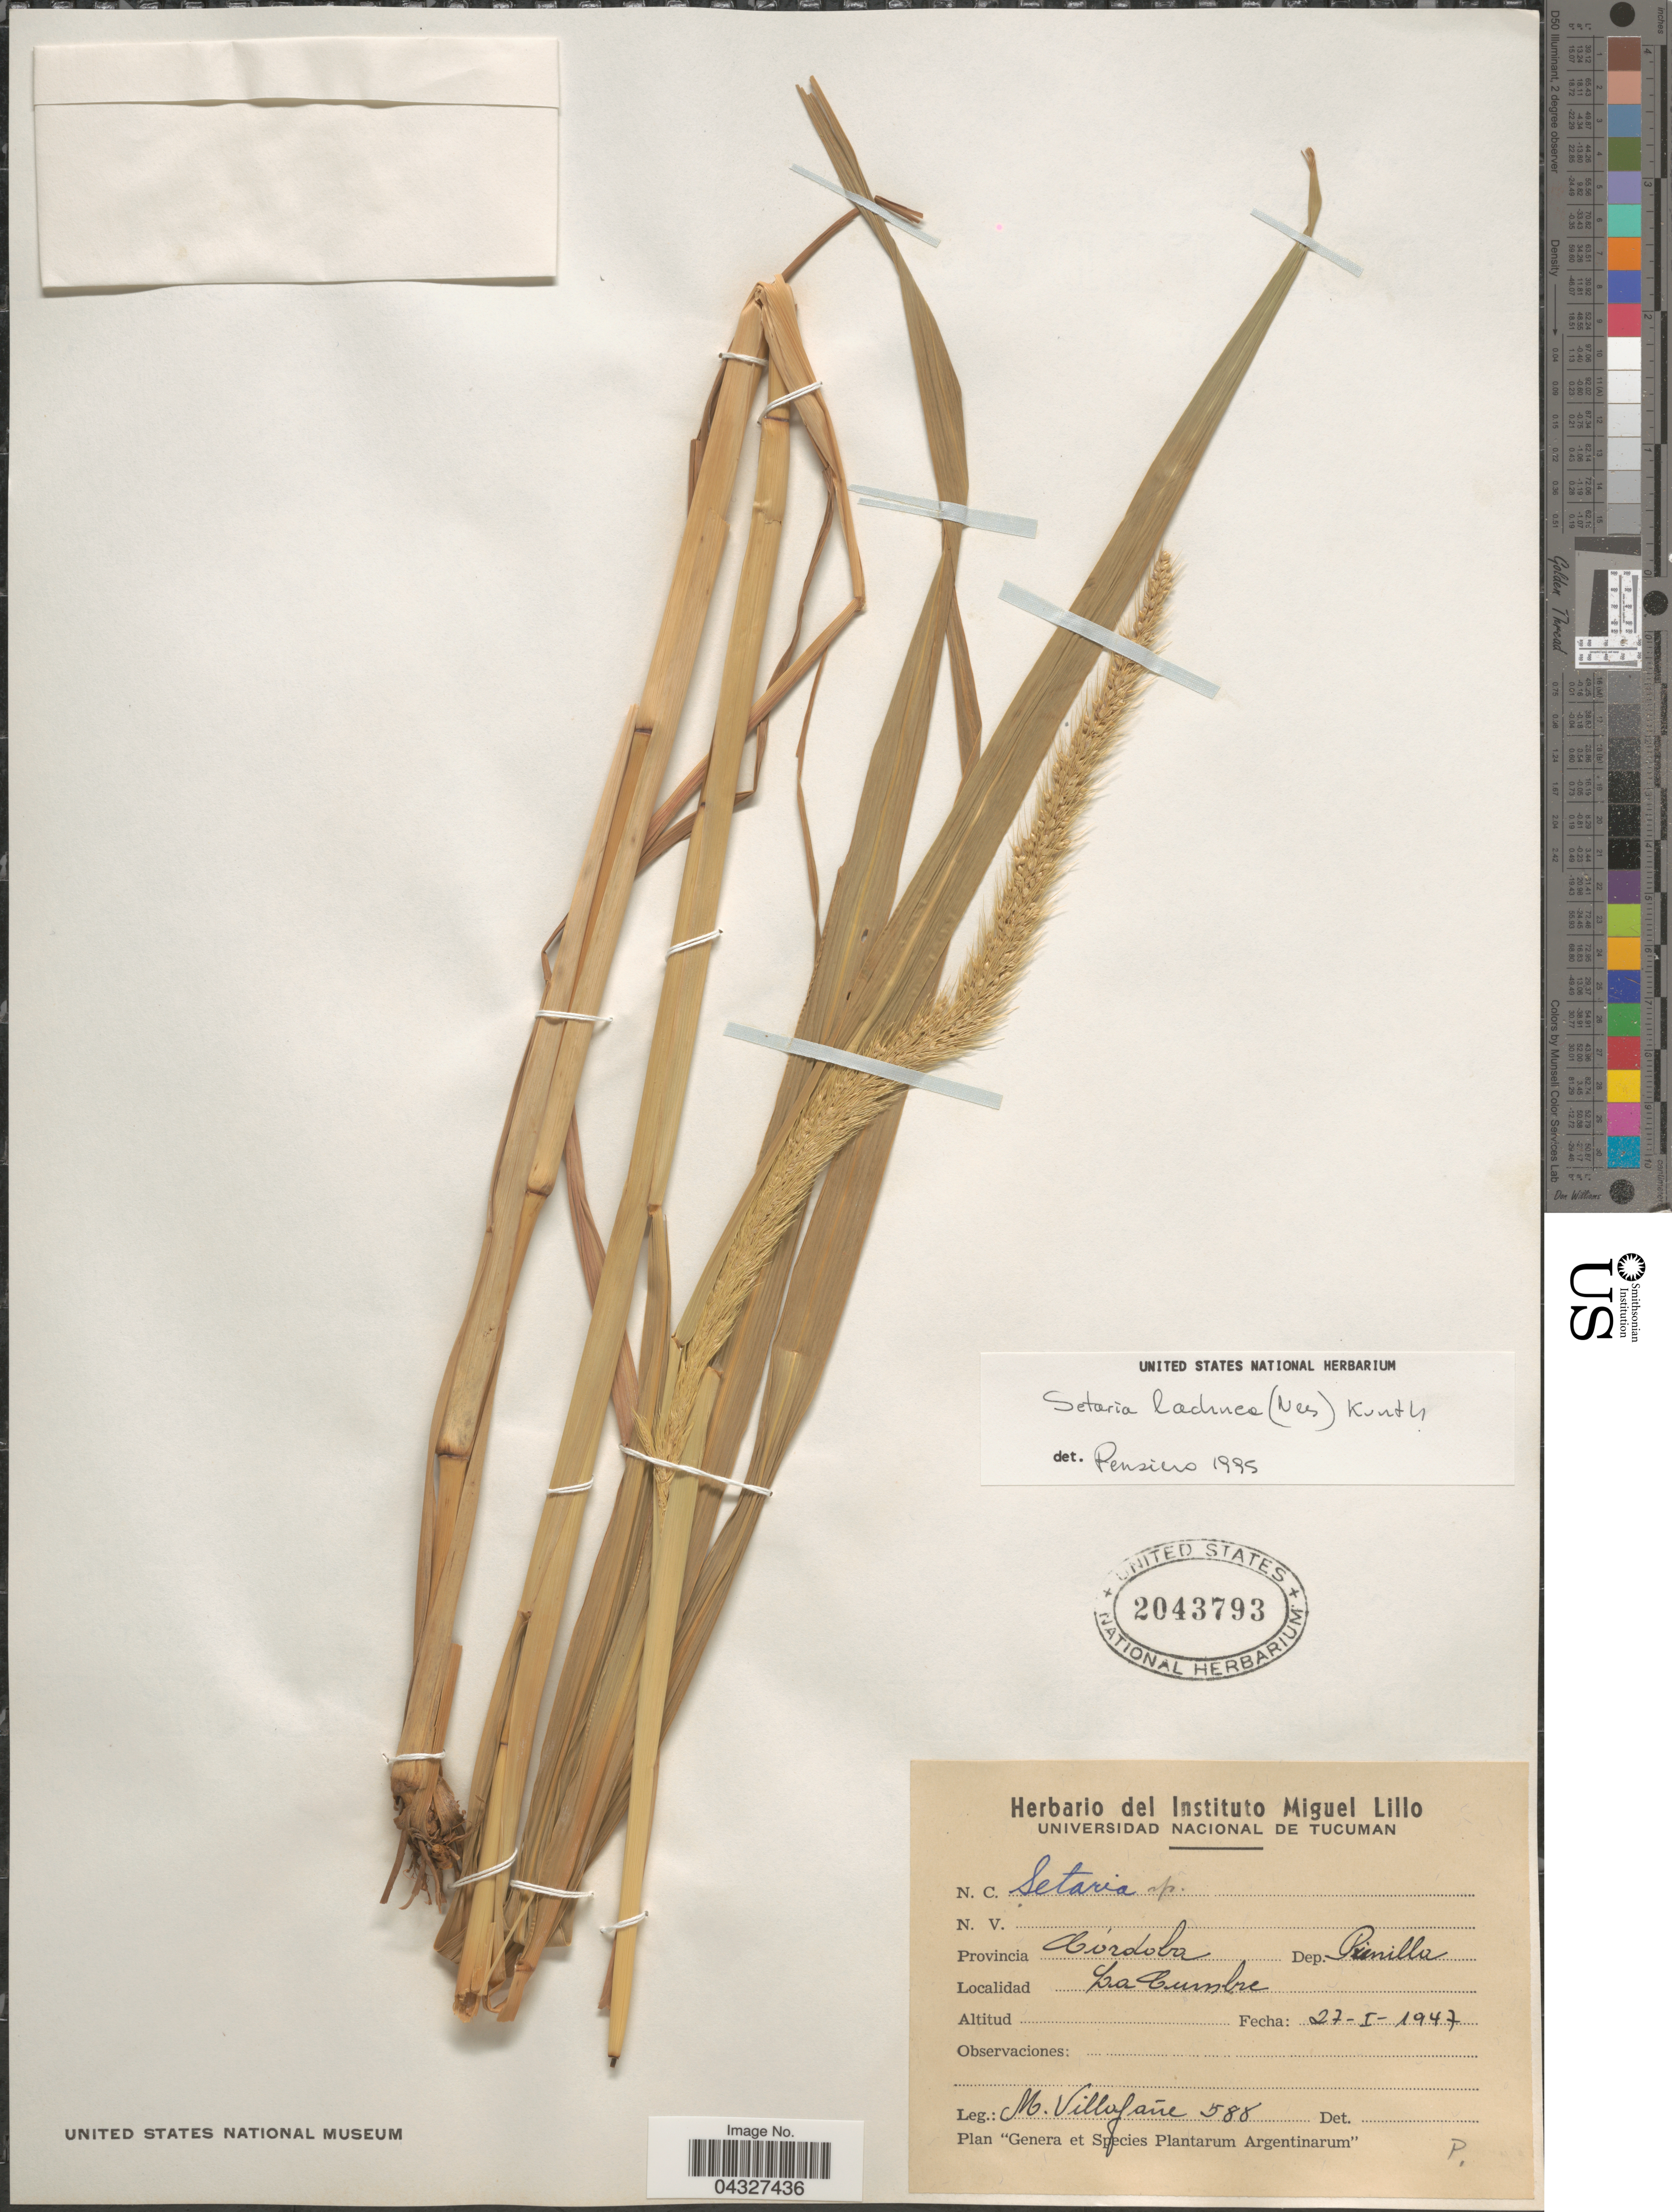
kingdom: Plantae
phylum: Tracheophyta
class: Liliopsida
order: Poales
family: Poaceae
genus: Setaria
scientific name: Setaria lachnea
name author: (Nees) Kunth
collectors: M. Villafane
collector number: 588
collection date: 1947-01-27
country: Argentina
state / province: Cordoba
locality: Córdoba. Dep. Punilla. La Cumbre.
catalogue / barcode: US 2043793